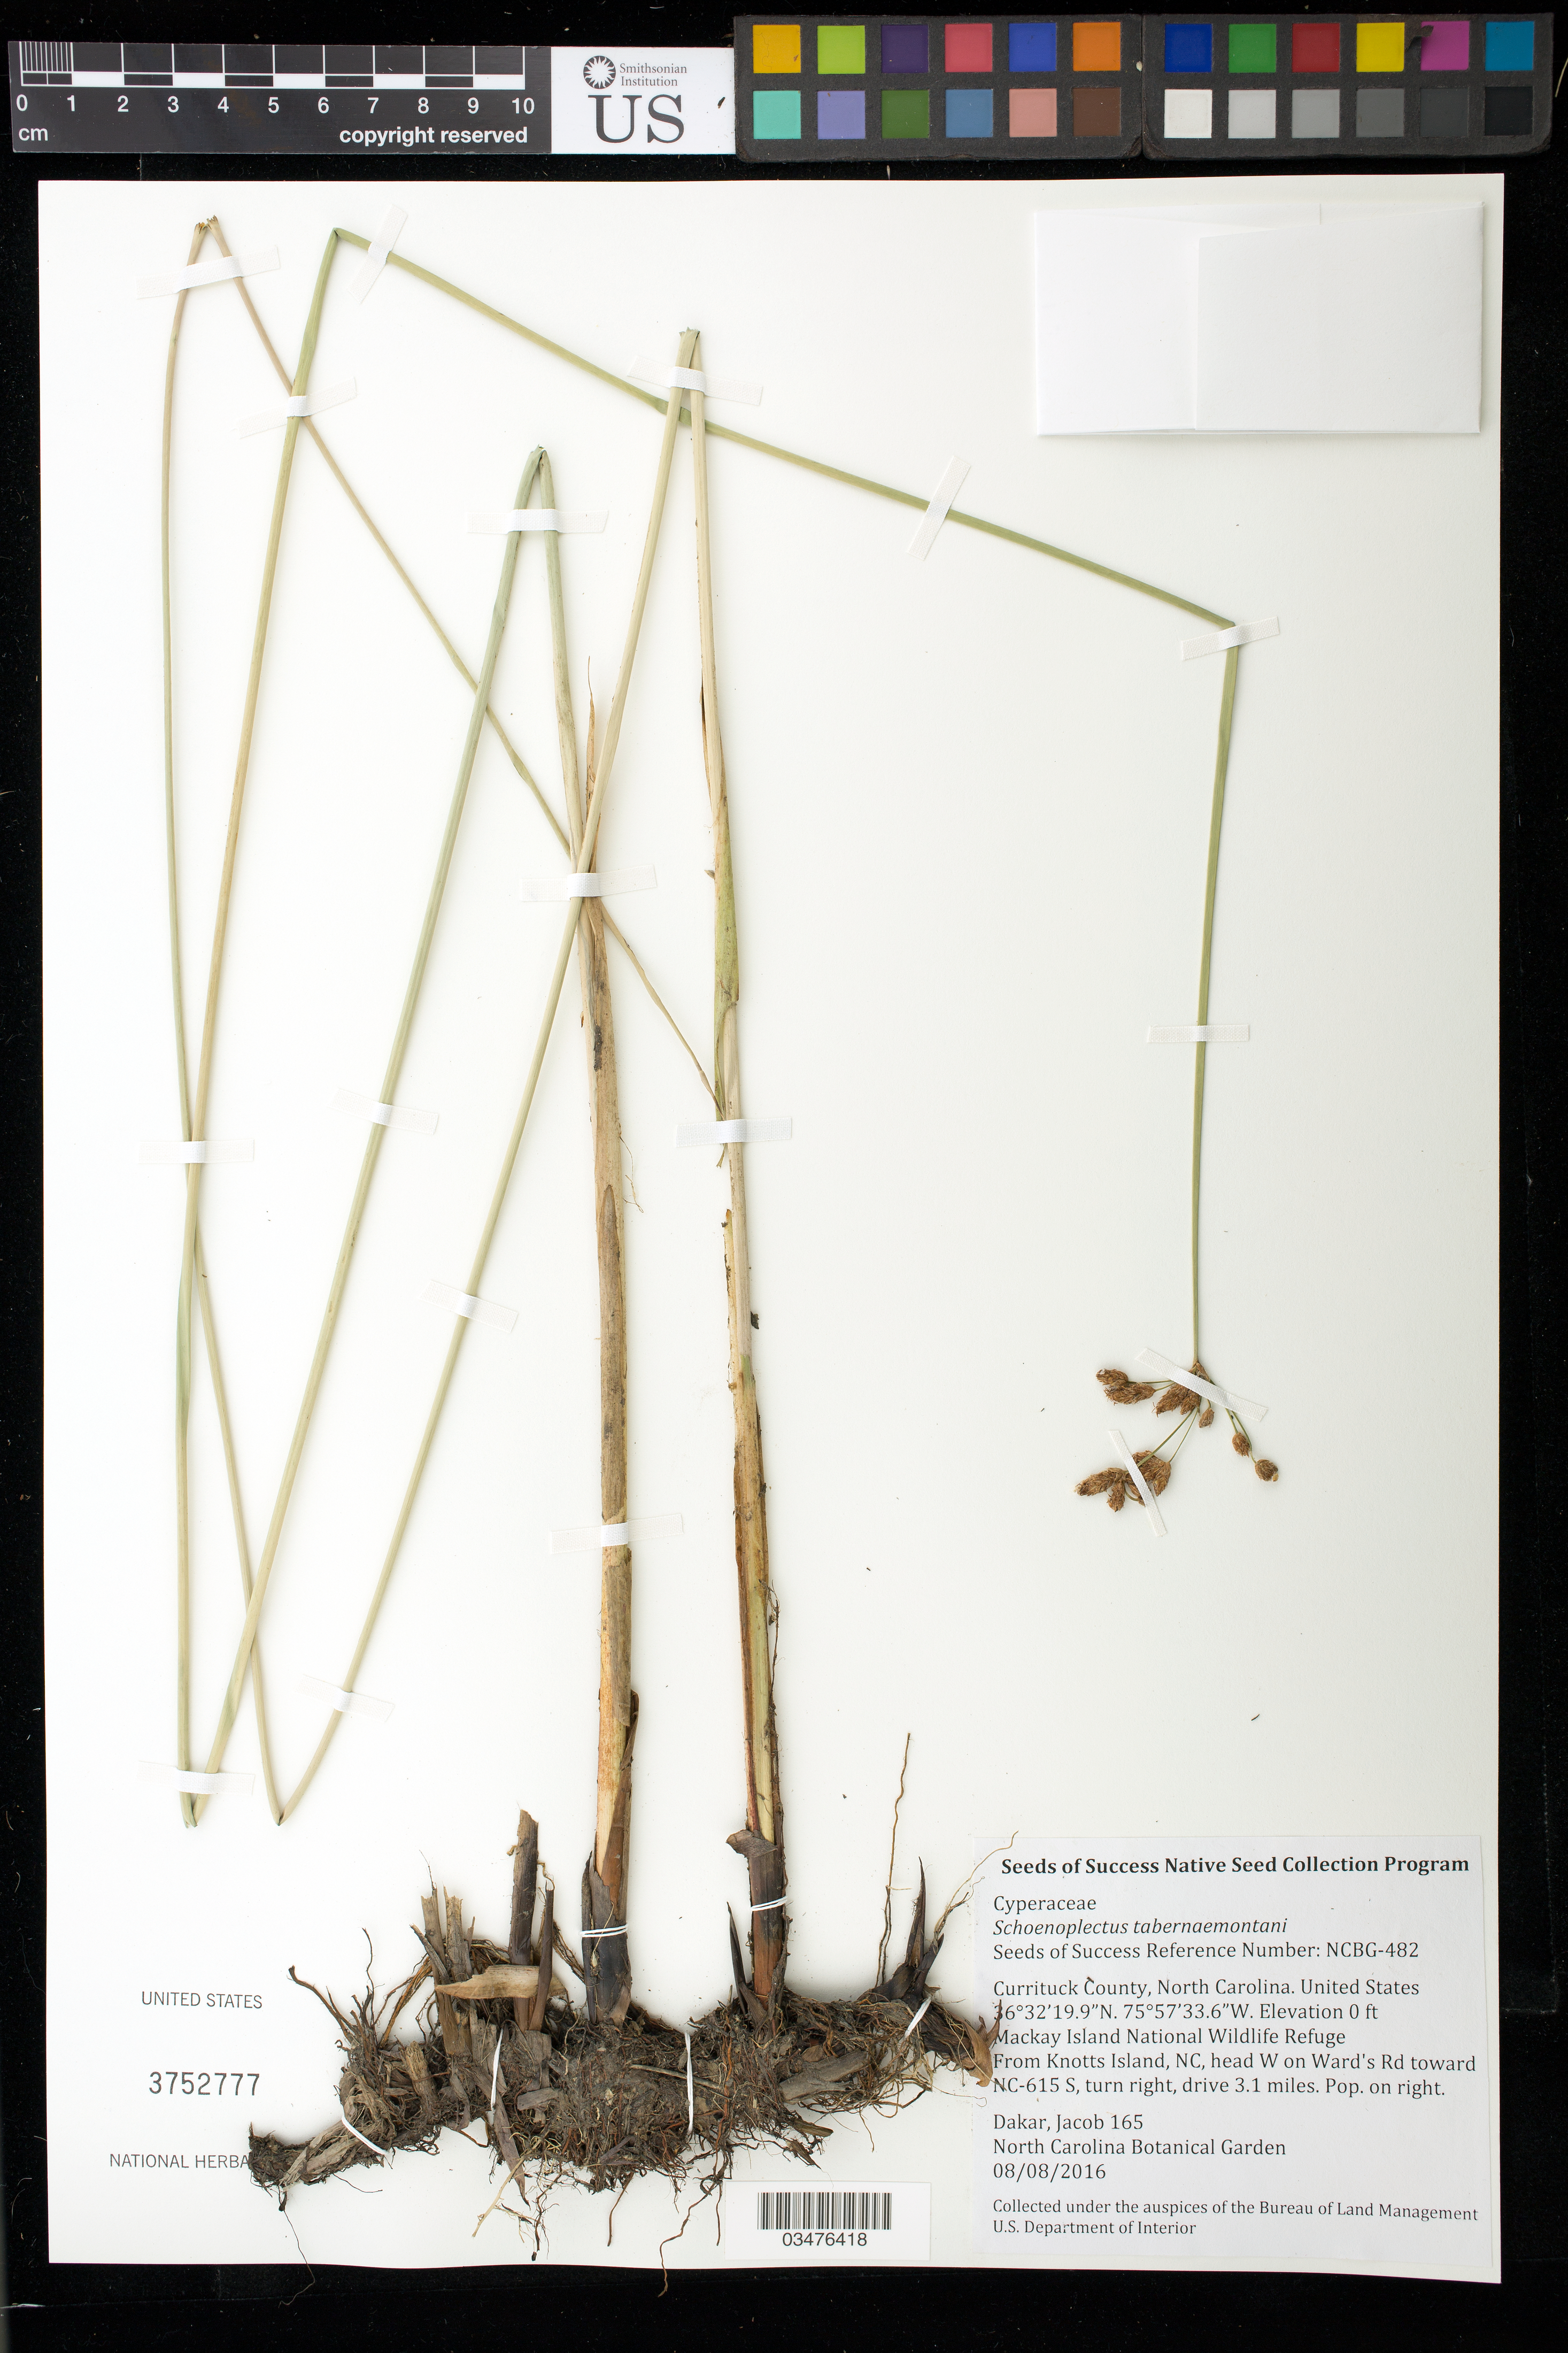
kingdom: Plantae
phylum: Tracheophyta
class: Liliopsida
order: Poales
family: Cyperaceae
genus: Schoenoplectus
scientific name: Schoenoplectus tabernaemontani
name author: (C.C. Gmel.) Palla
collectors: J. Dakar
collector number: NCBG-482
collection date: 2016-08-08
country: United States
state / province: North Carolina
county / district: Currituck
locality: Mackay Island National Wildlife Refuge, Roadside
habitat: Brackish tidal marsh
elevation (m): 0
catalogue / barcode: US 3752777